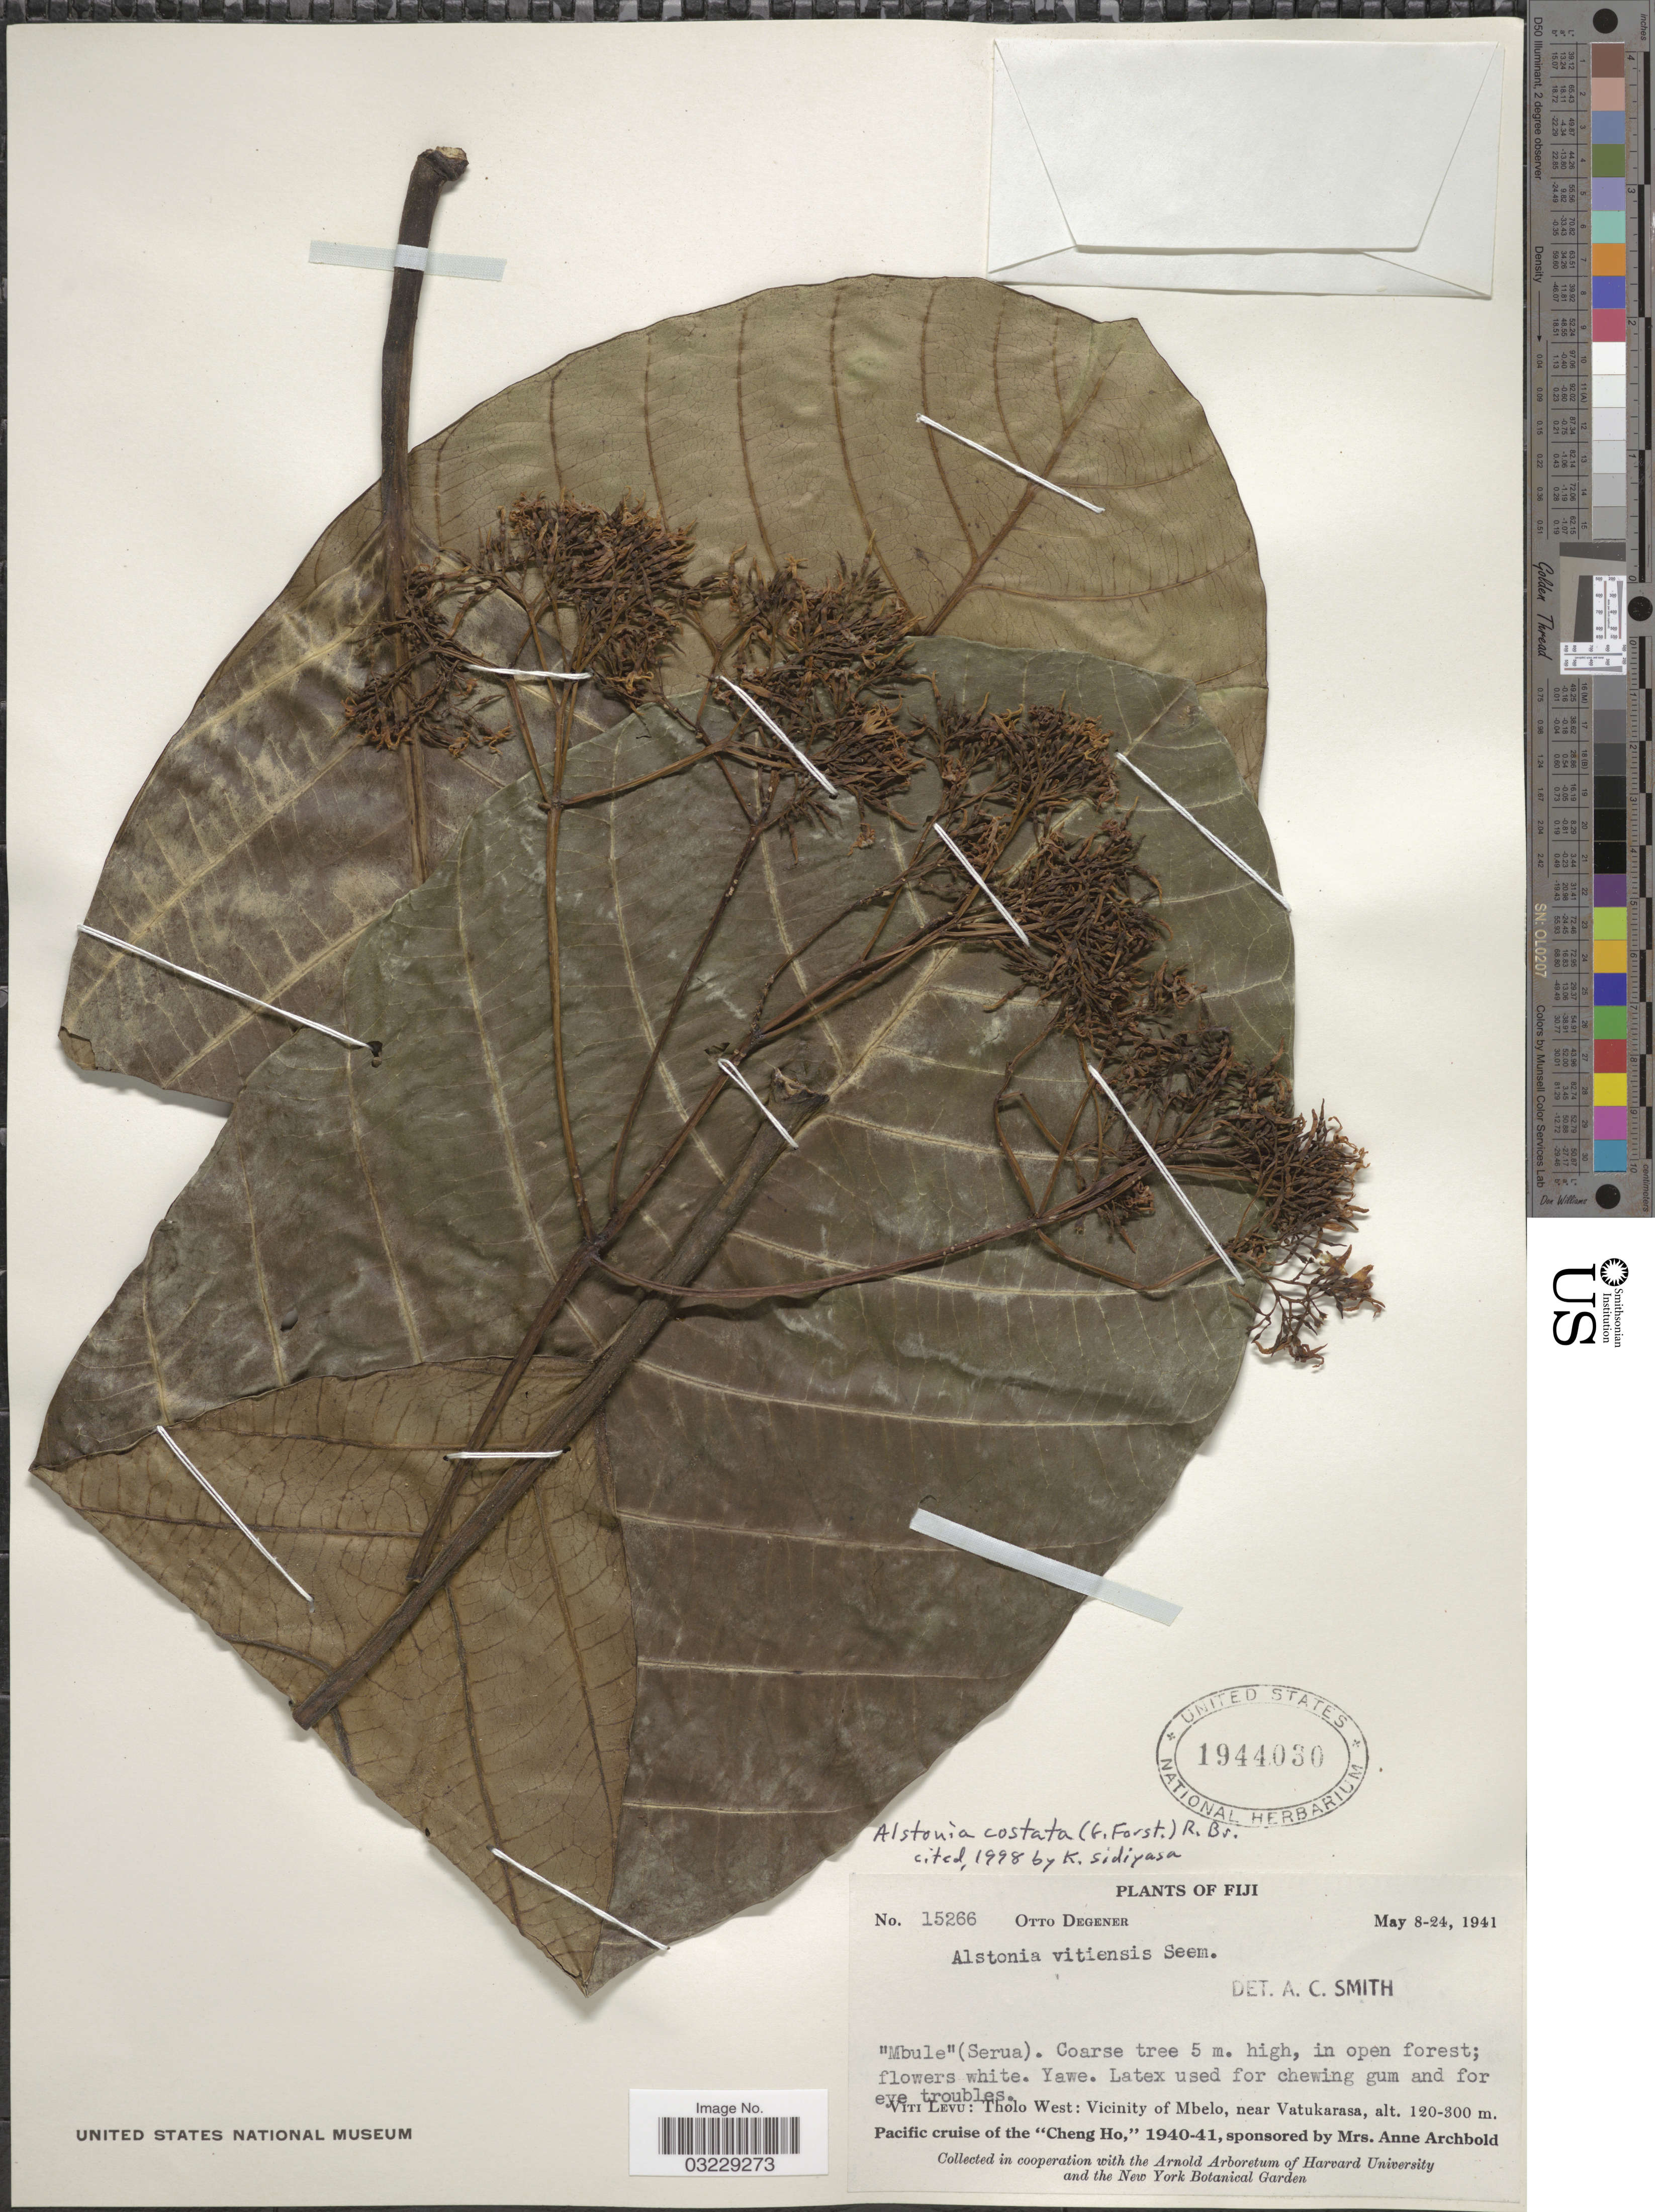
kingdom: Plantae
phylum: Tracheophyta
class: Magnoliopsida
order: Gentianales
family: Apocynaceae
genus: Alstonia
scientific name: Alstonia costata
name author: (G. Forst.) R. Br.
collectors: O. Degener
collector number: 15266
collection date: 1941-05-08/1941-05-24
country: Fiji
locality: Viti Levu: Tholo West: Vicinity of Mbelo, near Vatukarasa.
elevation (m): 120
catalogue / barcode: US 1944030